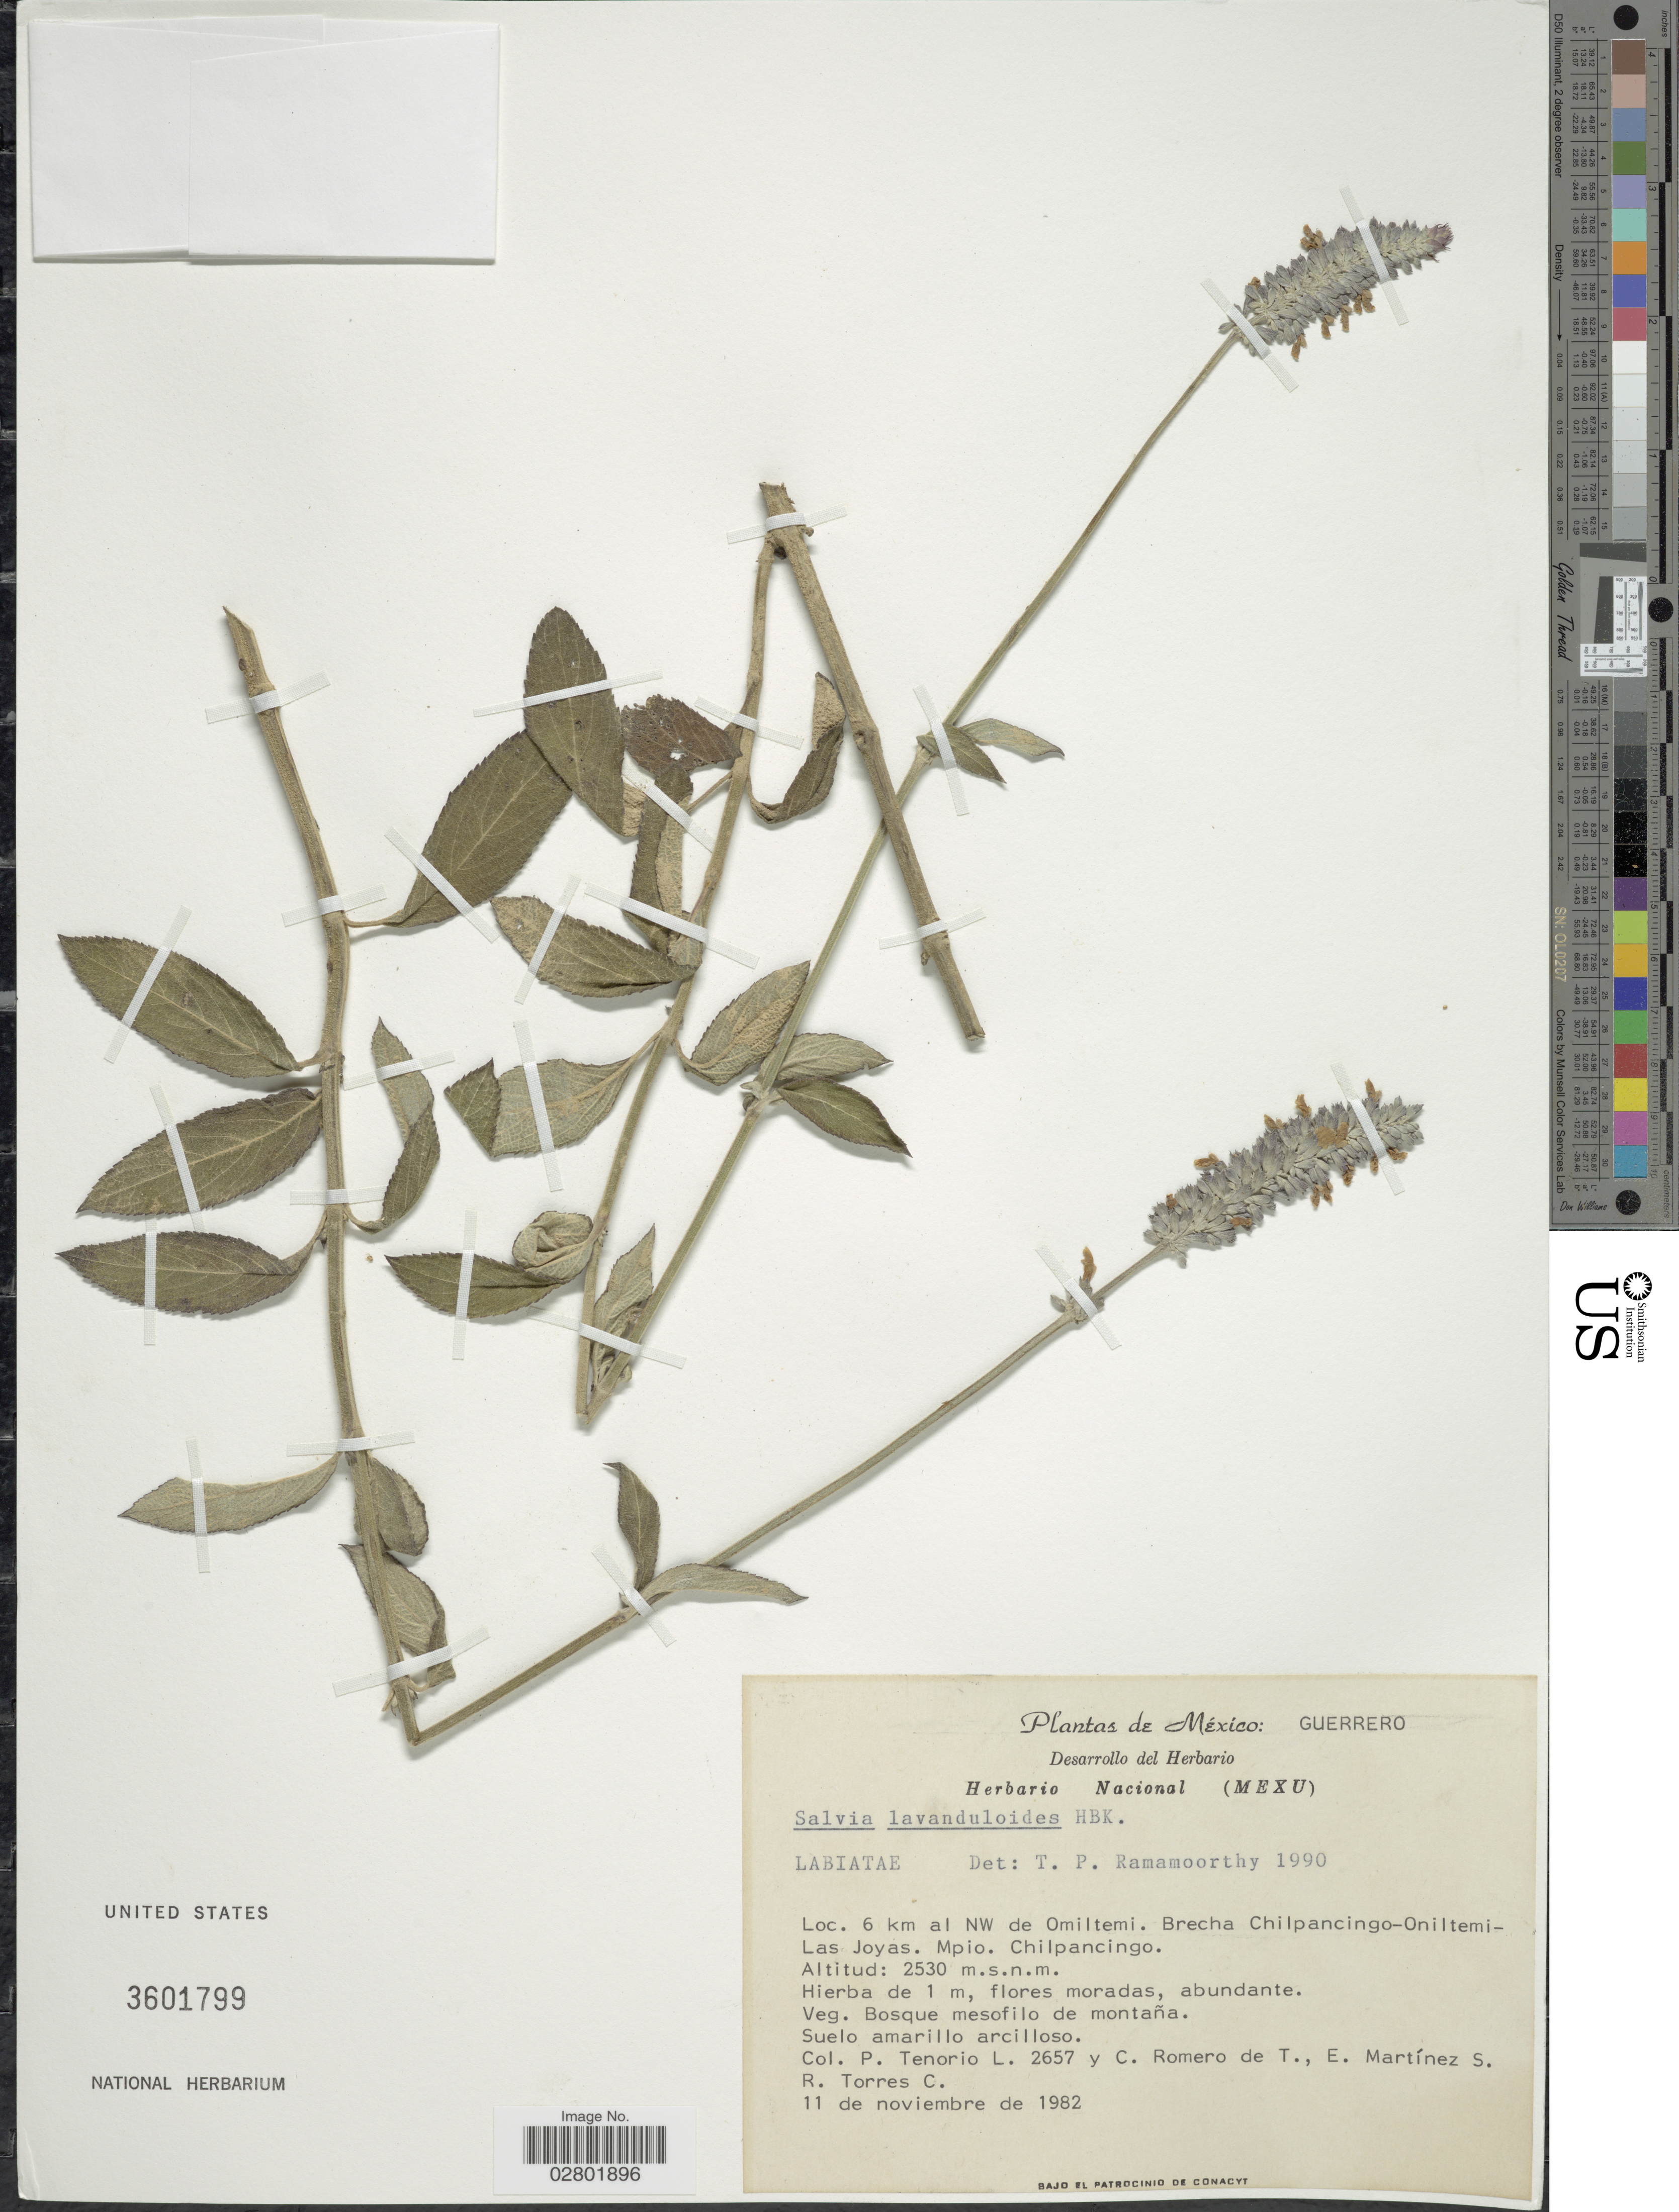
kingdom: Plantae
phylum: Tracheophyta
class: Magnoliopsida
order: Lamiales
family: Lamiaceae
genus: Salvia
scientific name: Salvia lavanduloides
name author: Kunth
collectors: P. Tenorio L., C. Romero de T., E. M. Martínez S. & R. Torres C.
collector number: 2657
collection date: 1982-11-11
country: Mexico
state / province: Guerrero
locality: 6 km al NW de Omiltemi. Brecha Chilpancingo-Oniltemi-Las Joyas. Mpio. Chilpancingo.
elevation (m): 2530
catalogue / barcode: US 3601799